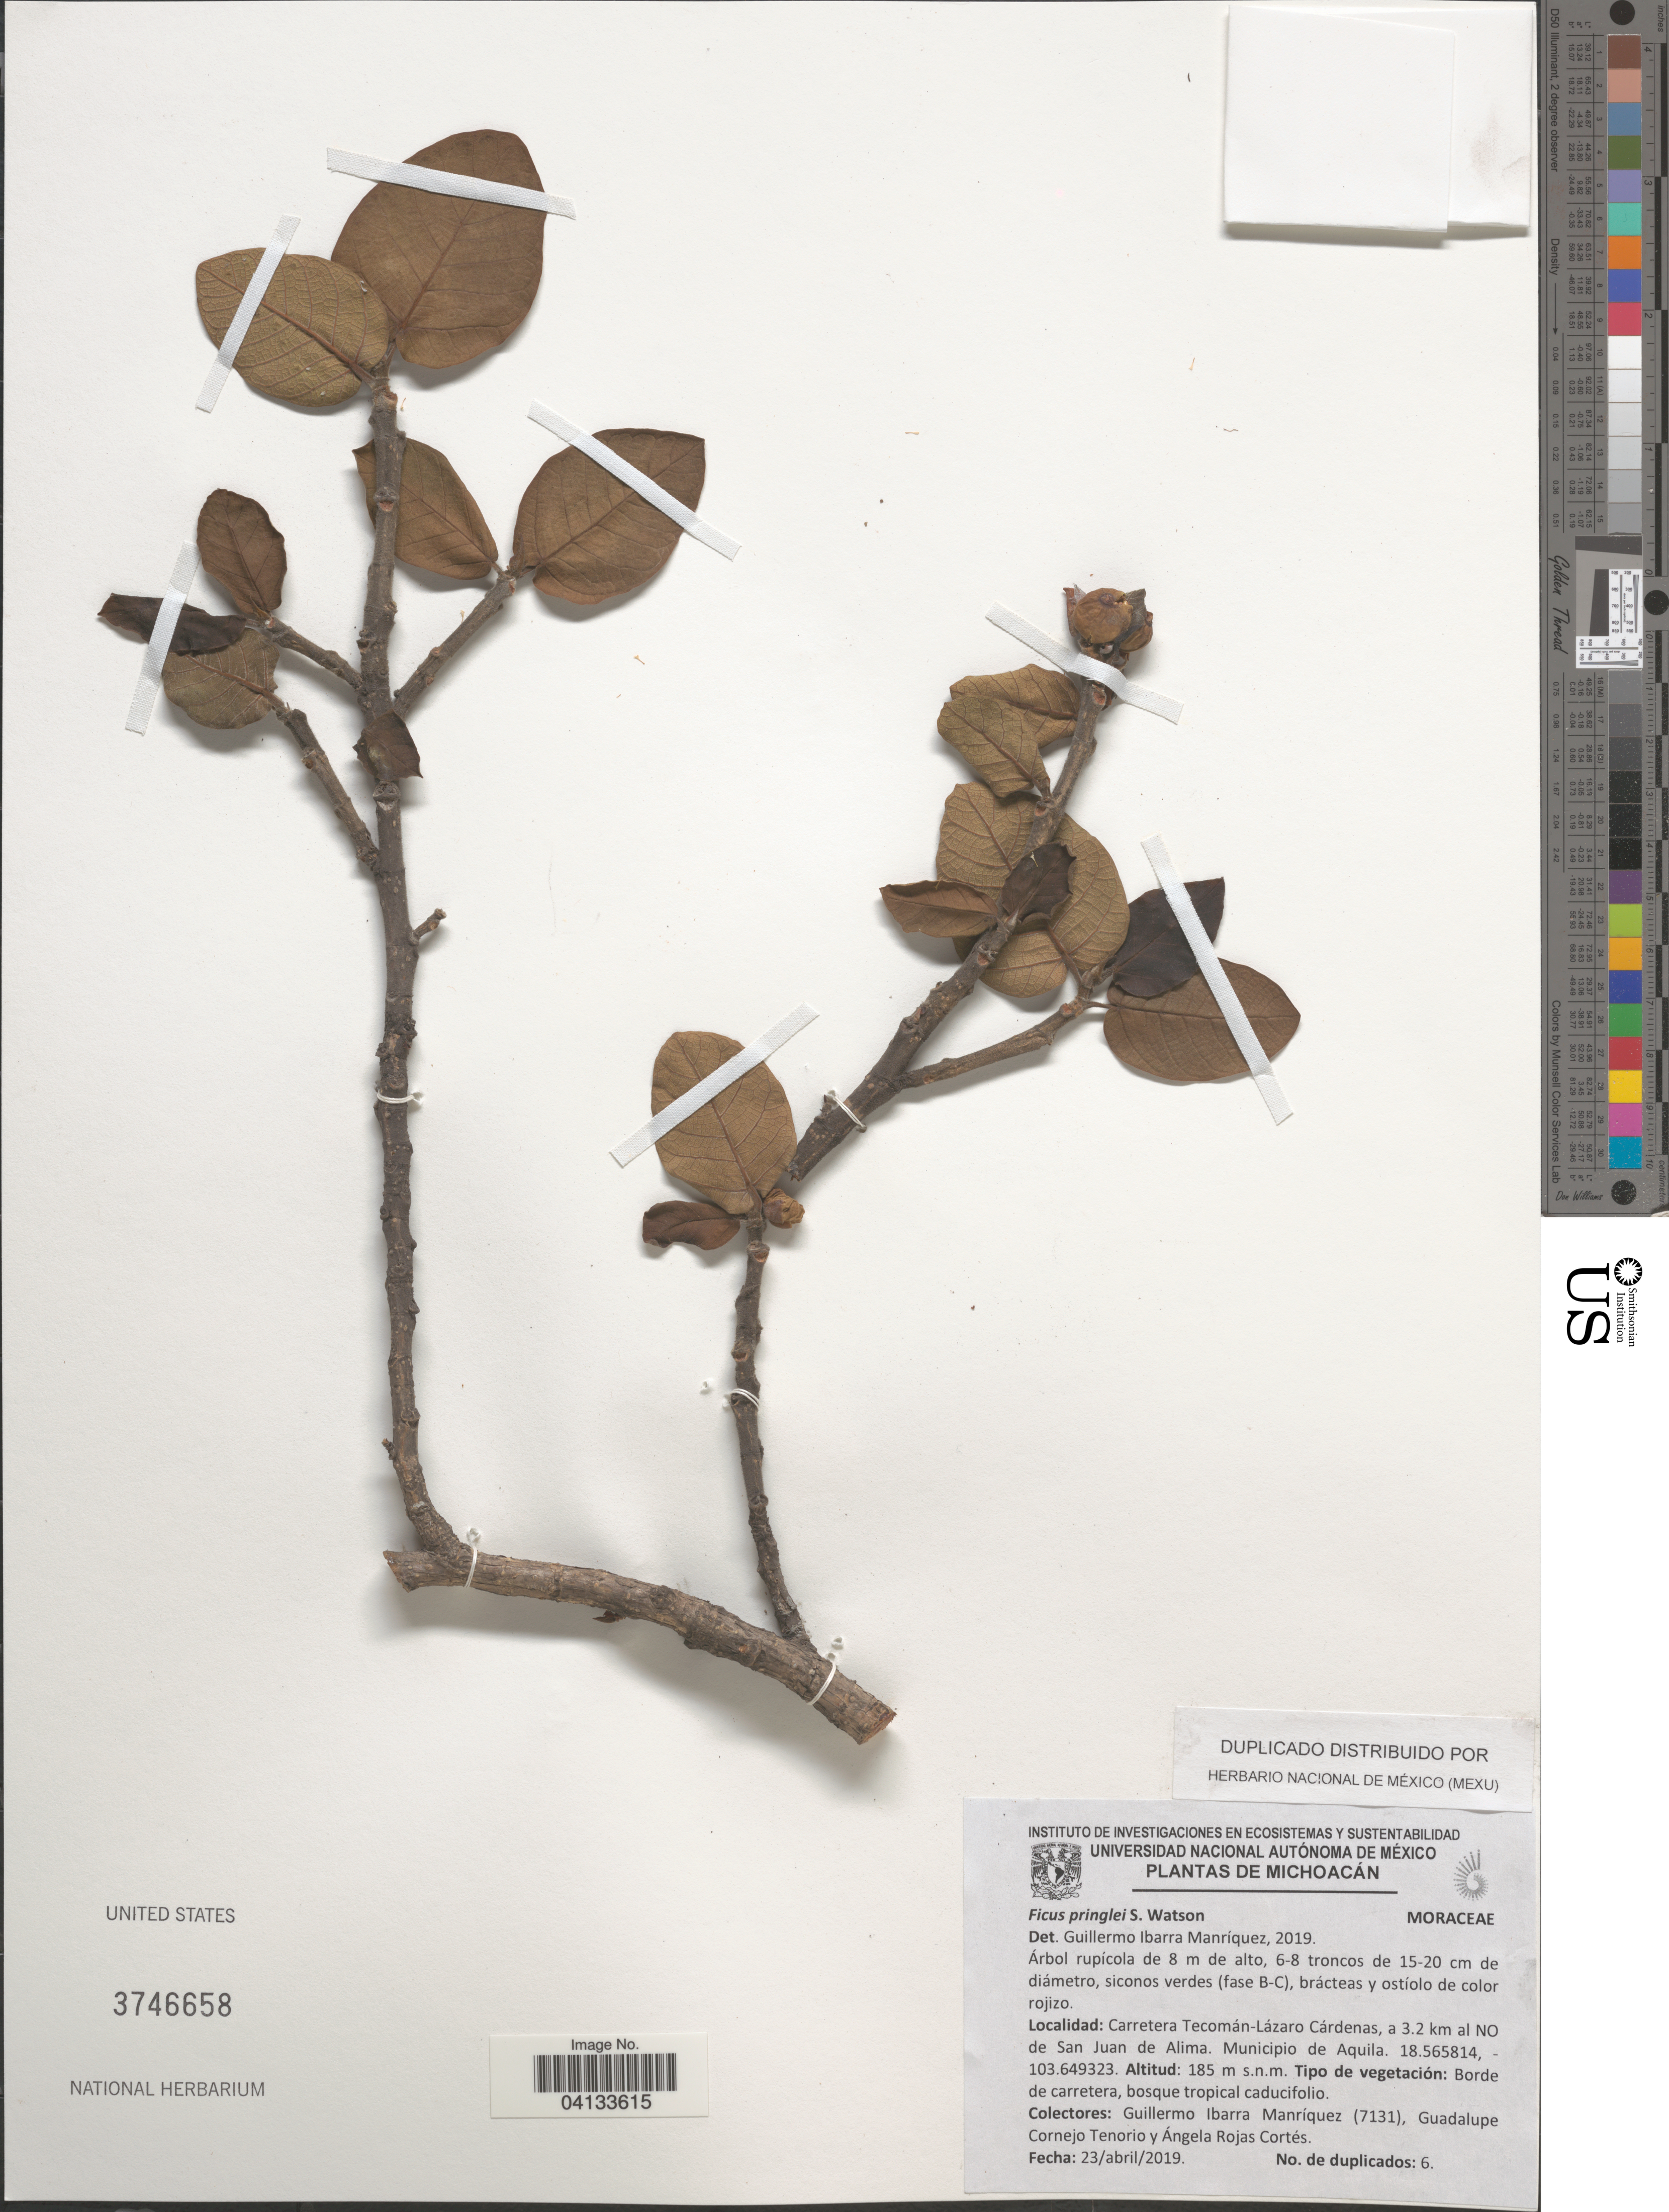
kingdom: Plantae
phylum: Tracheophyta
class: Magnoliopsida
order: Rosales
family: Moraceae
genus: Ficus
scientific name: Ficus pringlei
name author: S. Watson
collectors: G. Ibarra-Manríquez, G. Cornejo Tenorio & A. Rojas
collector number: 7131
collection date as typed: Transcribed d/m/y: 23/4/2019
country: Mexico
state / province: Michoacán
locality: Carretera Tecomán-Lázaro Cárdenas, a 3.2 km al NO de San Juan de Alima. Municipio de Aquila.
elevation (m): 185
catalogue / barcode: US 3746658